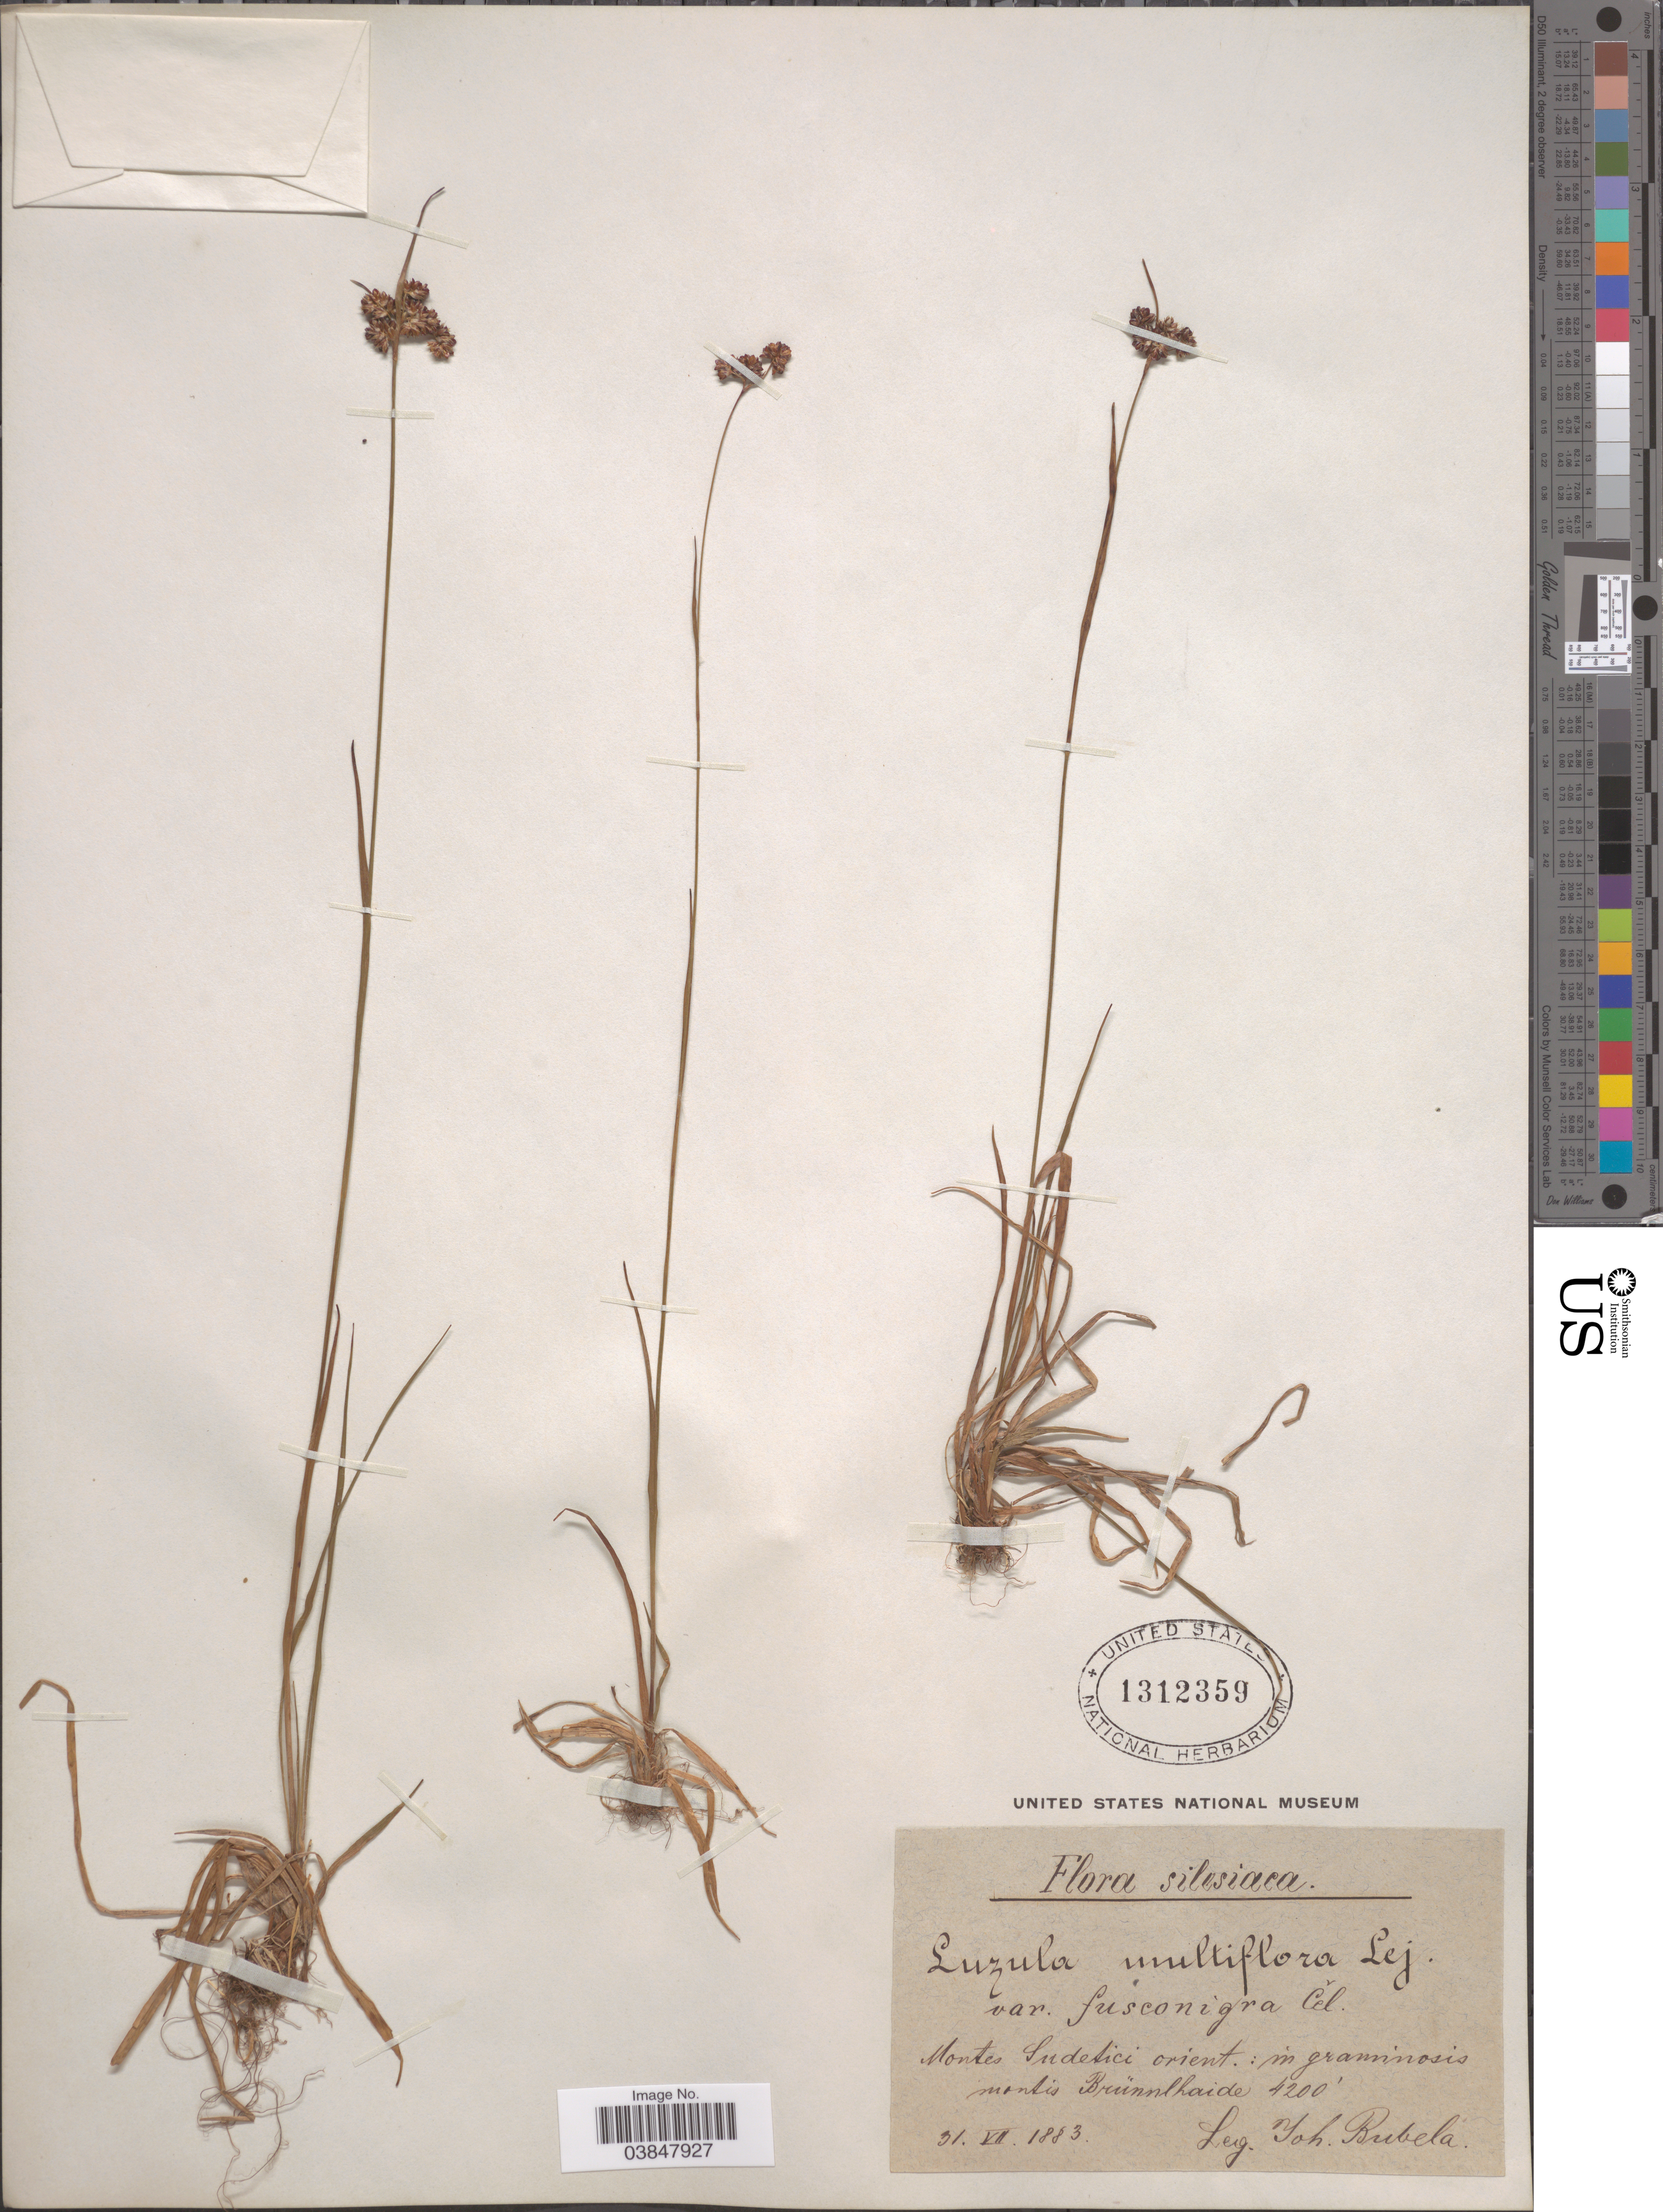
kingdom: Plantae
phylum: Tracheophyta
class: Liliopsida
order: Poales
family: Juncaceae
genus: Luzula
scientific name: Luzula multiflora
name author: (Ehrh.) Lej.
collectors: J. Rubela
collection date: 1883-07-31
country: Czechia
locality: Montes Sudetici orient.: in graminosis montis Brunnlhaide.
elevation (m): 1280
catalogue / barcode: US 1312359